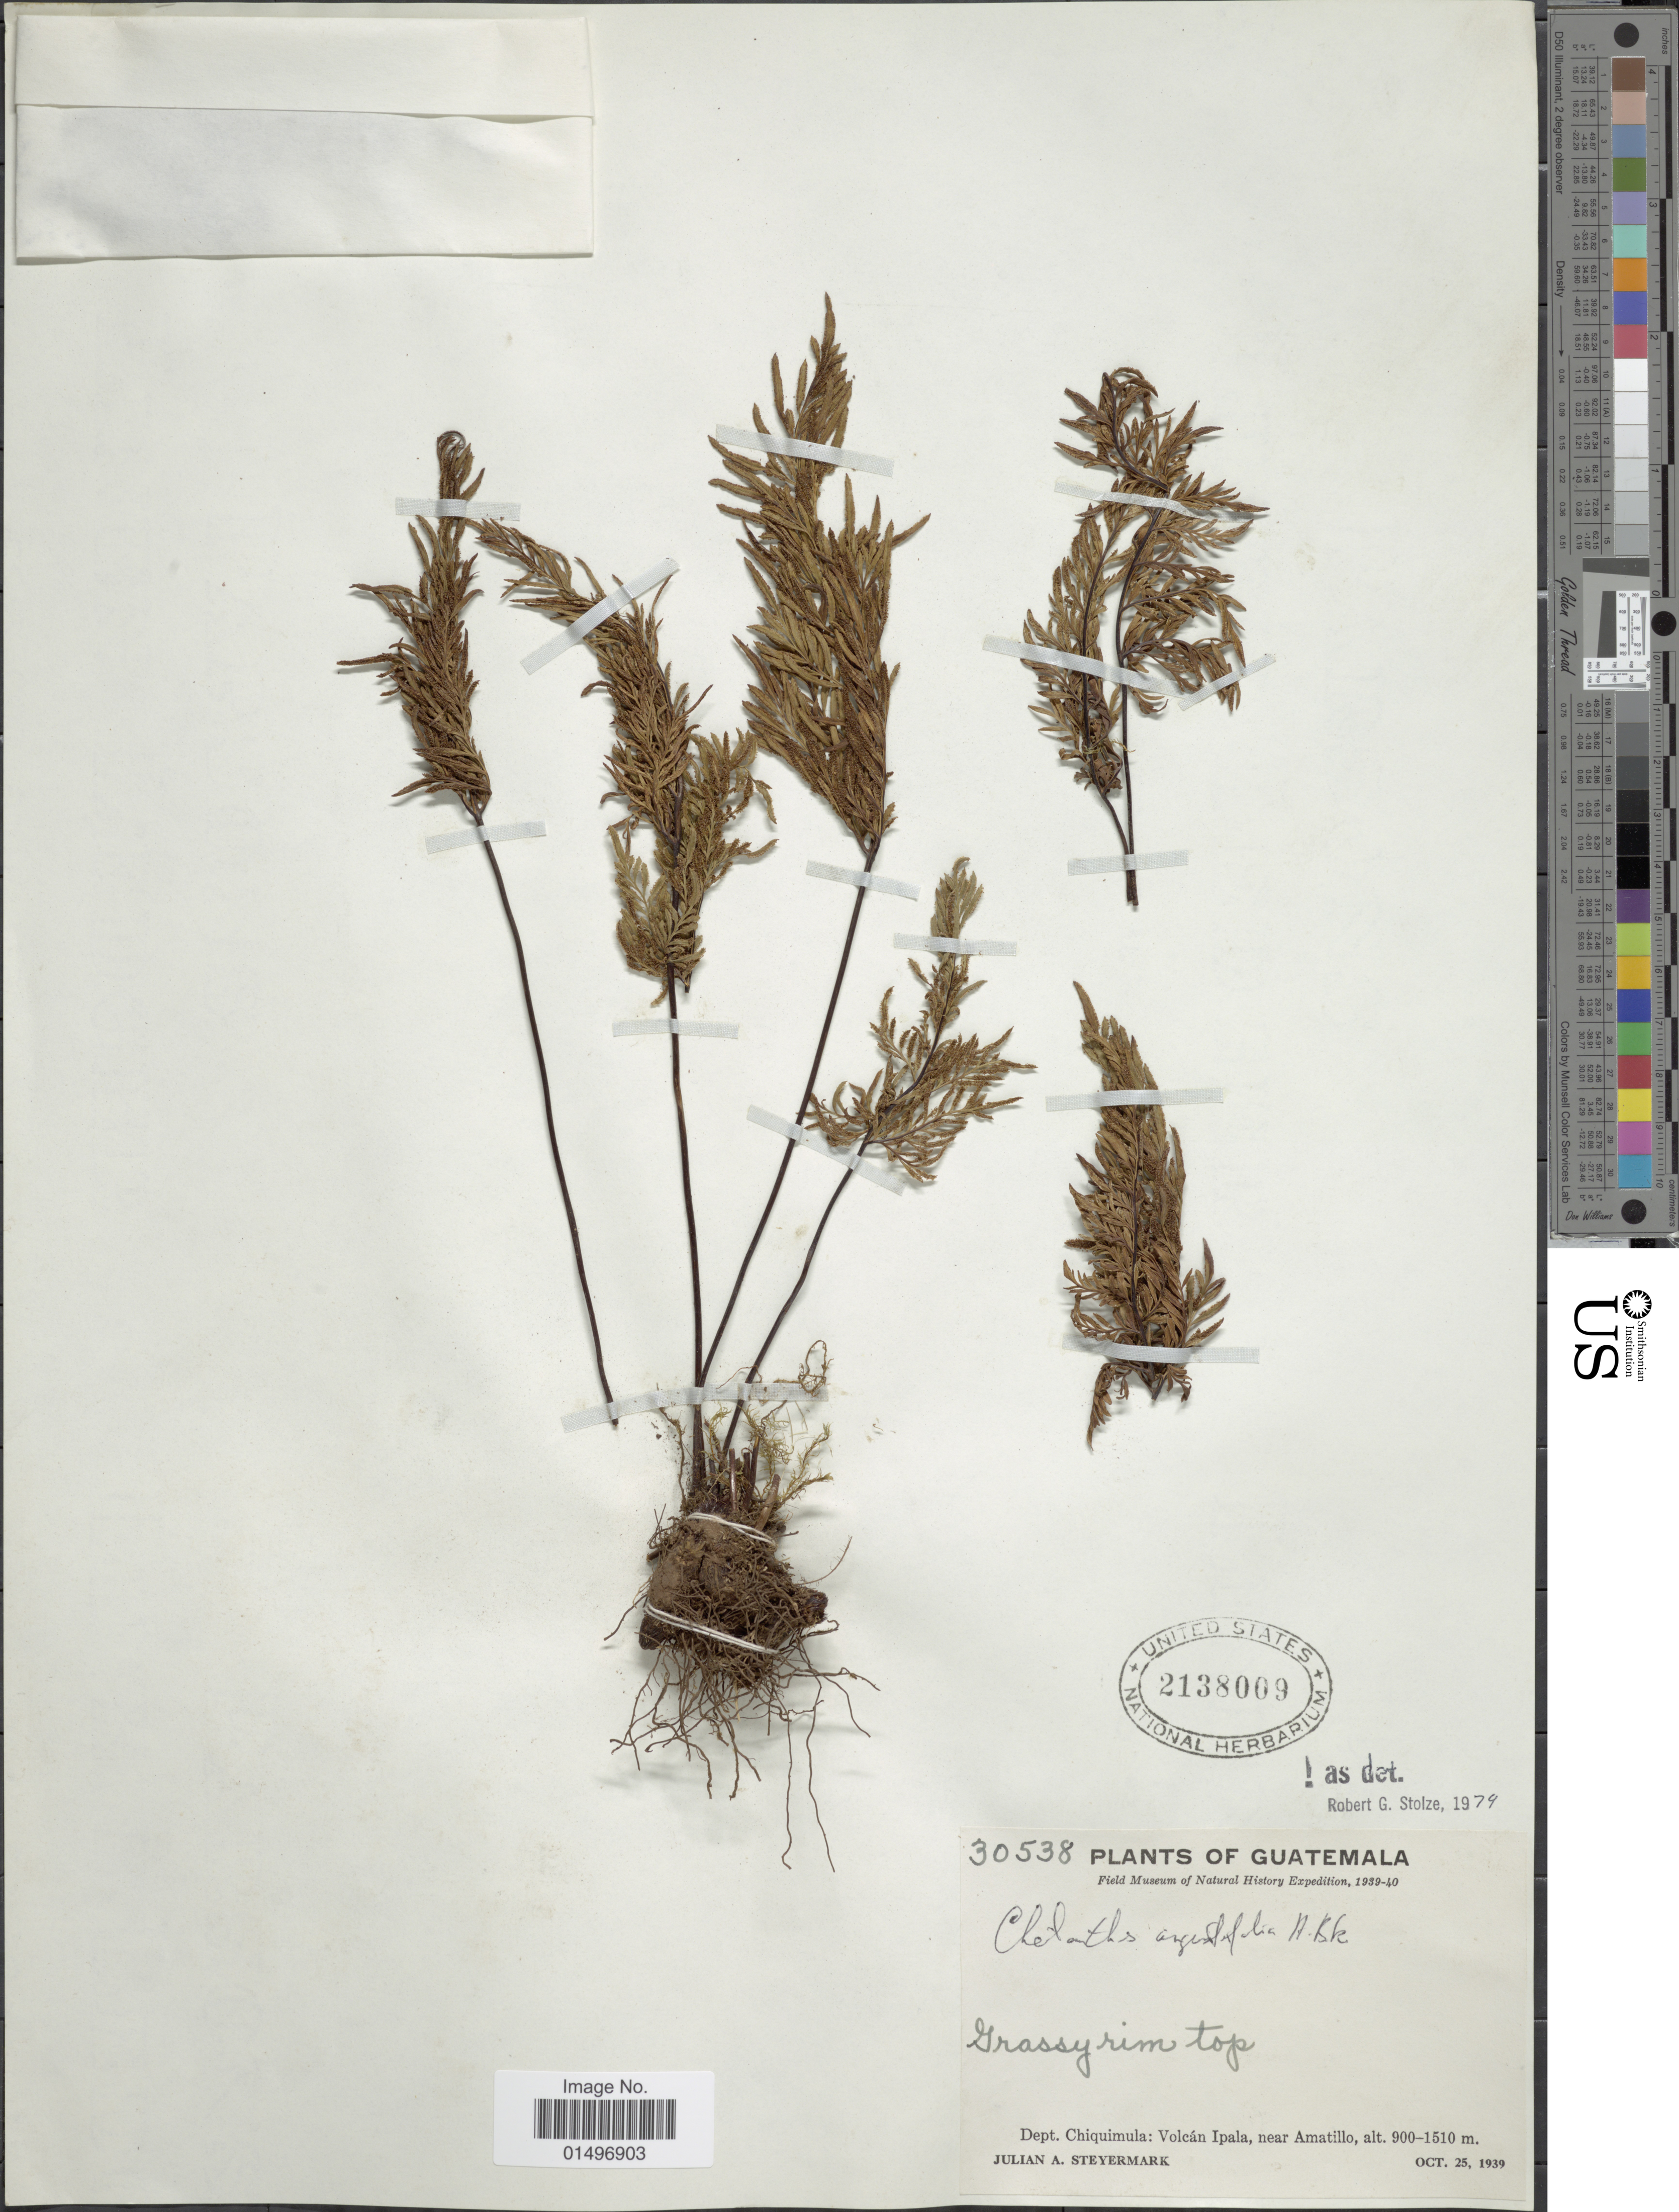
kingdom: Plantae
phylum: Tracheophyta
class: Polypodiopsida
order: Polypodiales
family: Pteridaceae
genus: Gaga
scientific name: Gaga angustifolia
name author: (Kunth) Fay W. Li & Windham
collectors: J. Steyermark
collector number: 30538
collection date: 1939-10-25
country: Guatemala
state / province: Chiquimula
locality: Guatemala, Dept. Chiquimula: Volcan Ipala, near Amatillo.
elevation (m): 900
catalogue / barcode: US 2138009